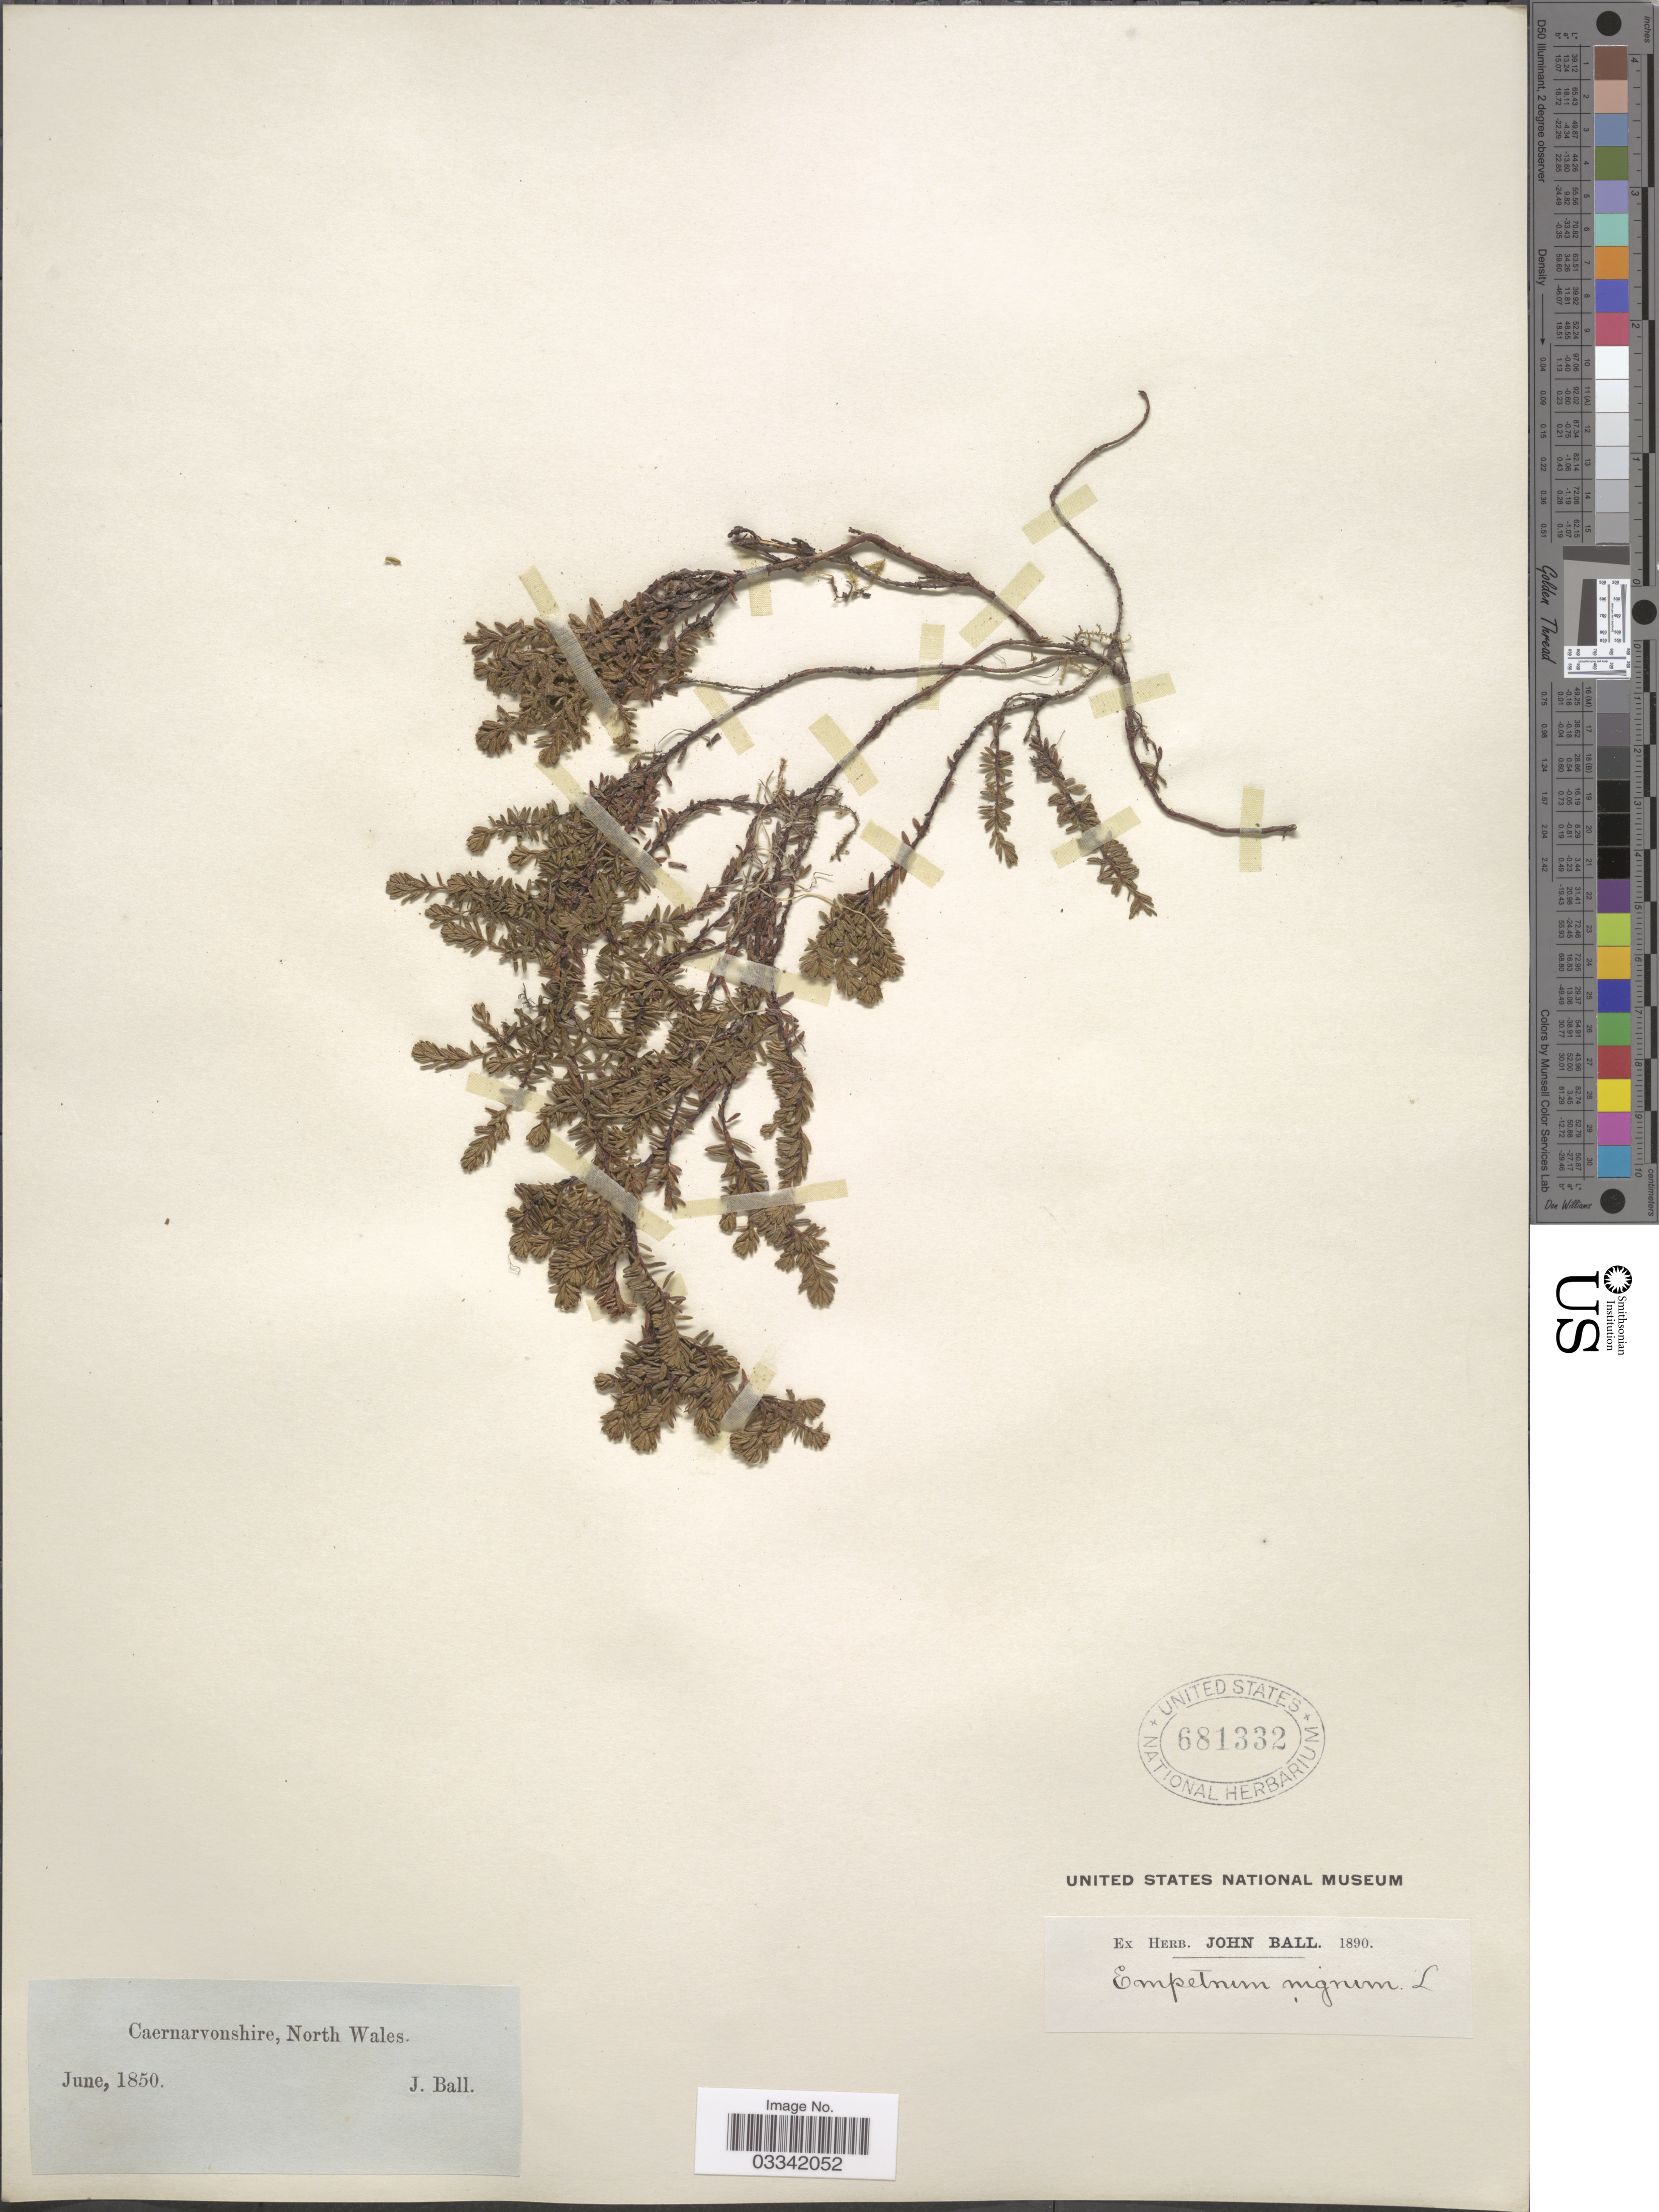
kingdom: Plantae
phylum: Tracheophyta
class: Magnoliopsida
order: Ericales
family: Ericaceae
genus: Empetrum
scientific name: Empetrum nigrum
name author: L.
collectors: J. Ball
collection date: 1850-06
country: United Kingdom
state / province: Wales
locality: Caernarvonshire, North Wales.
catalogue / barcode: US 681332